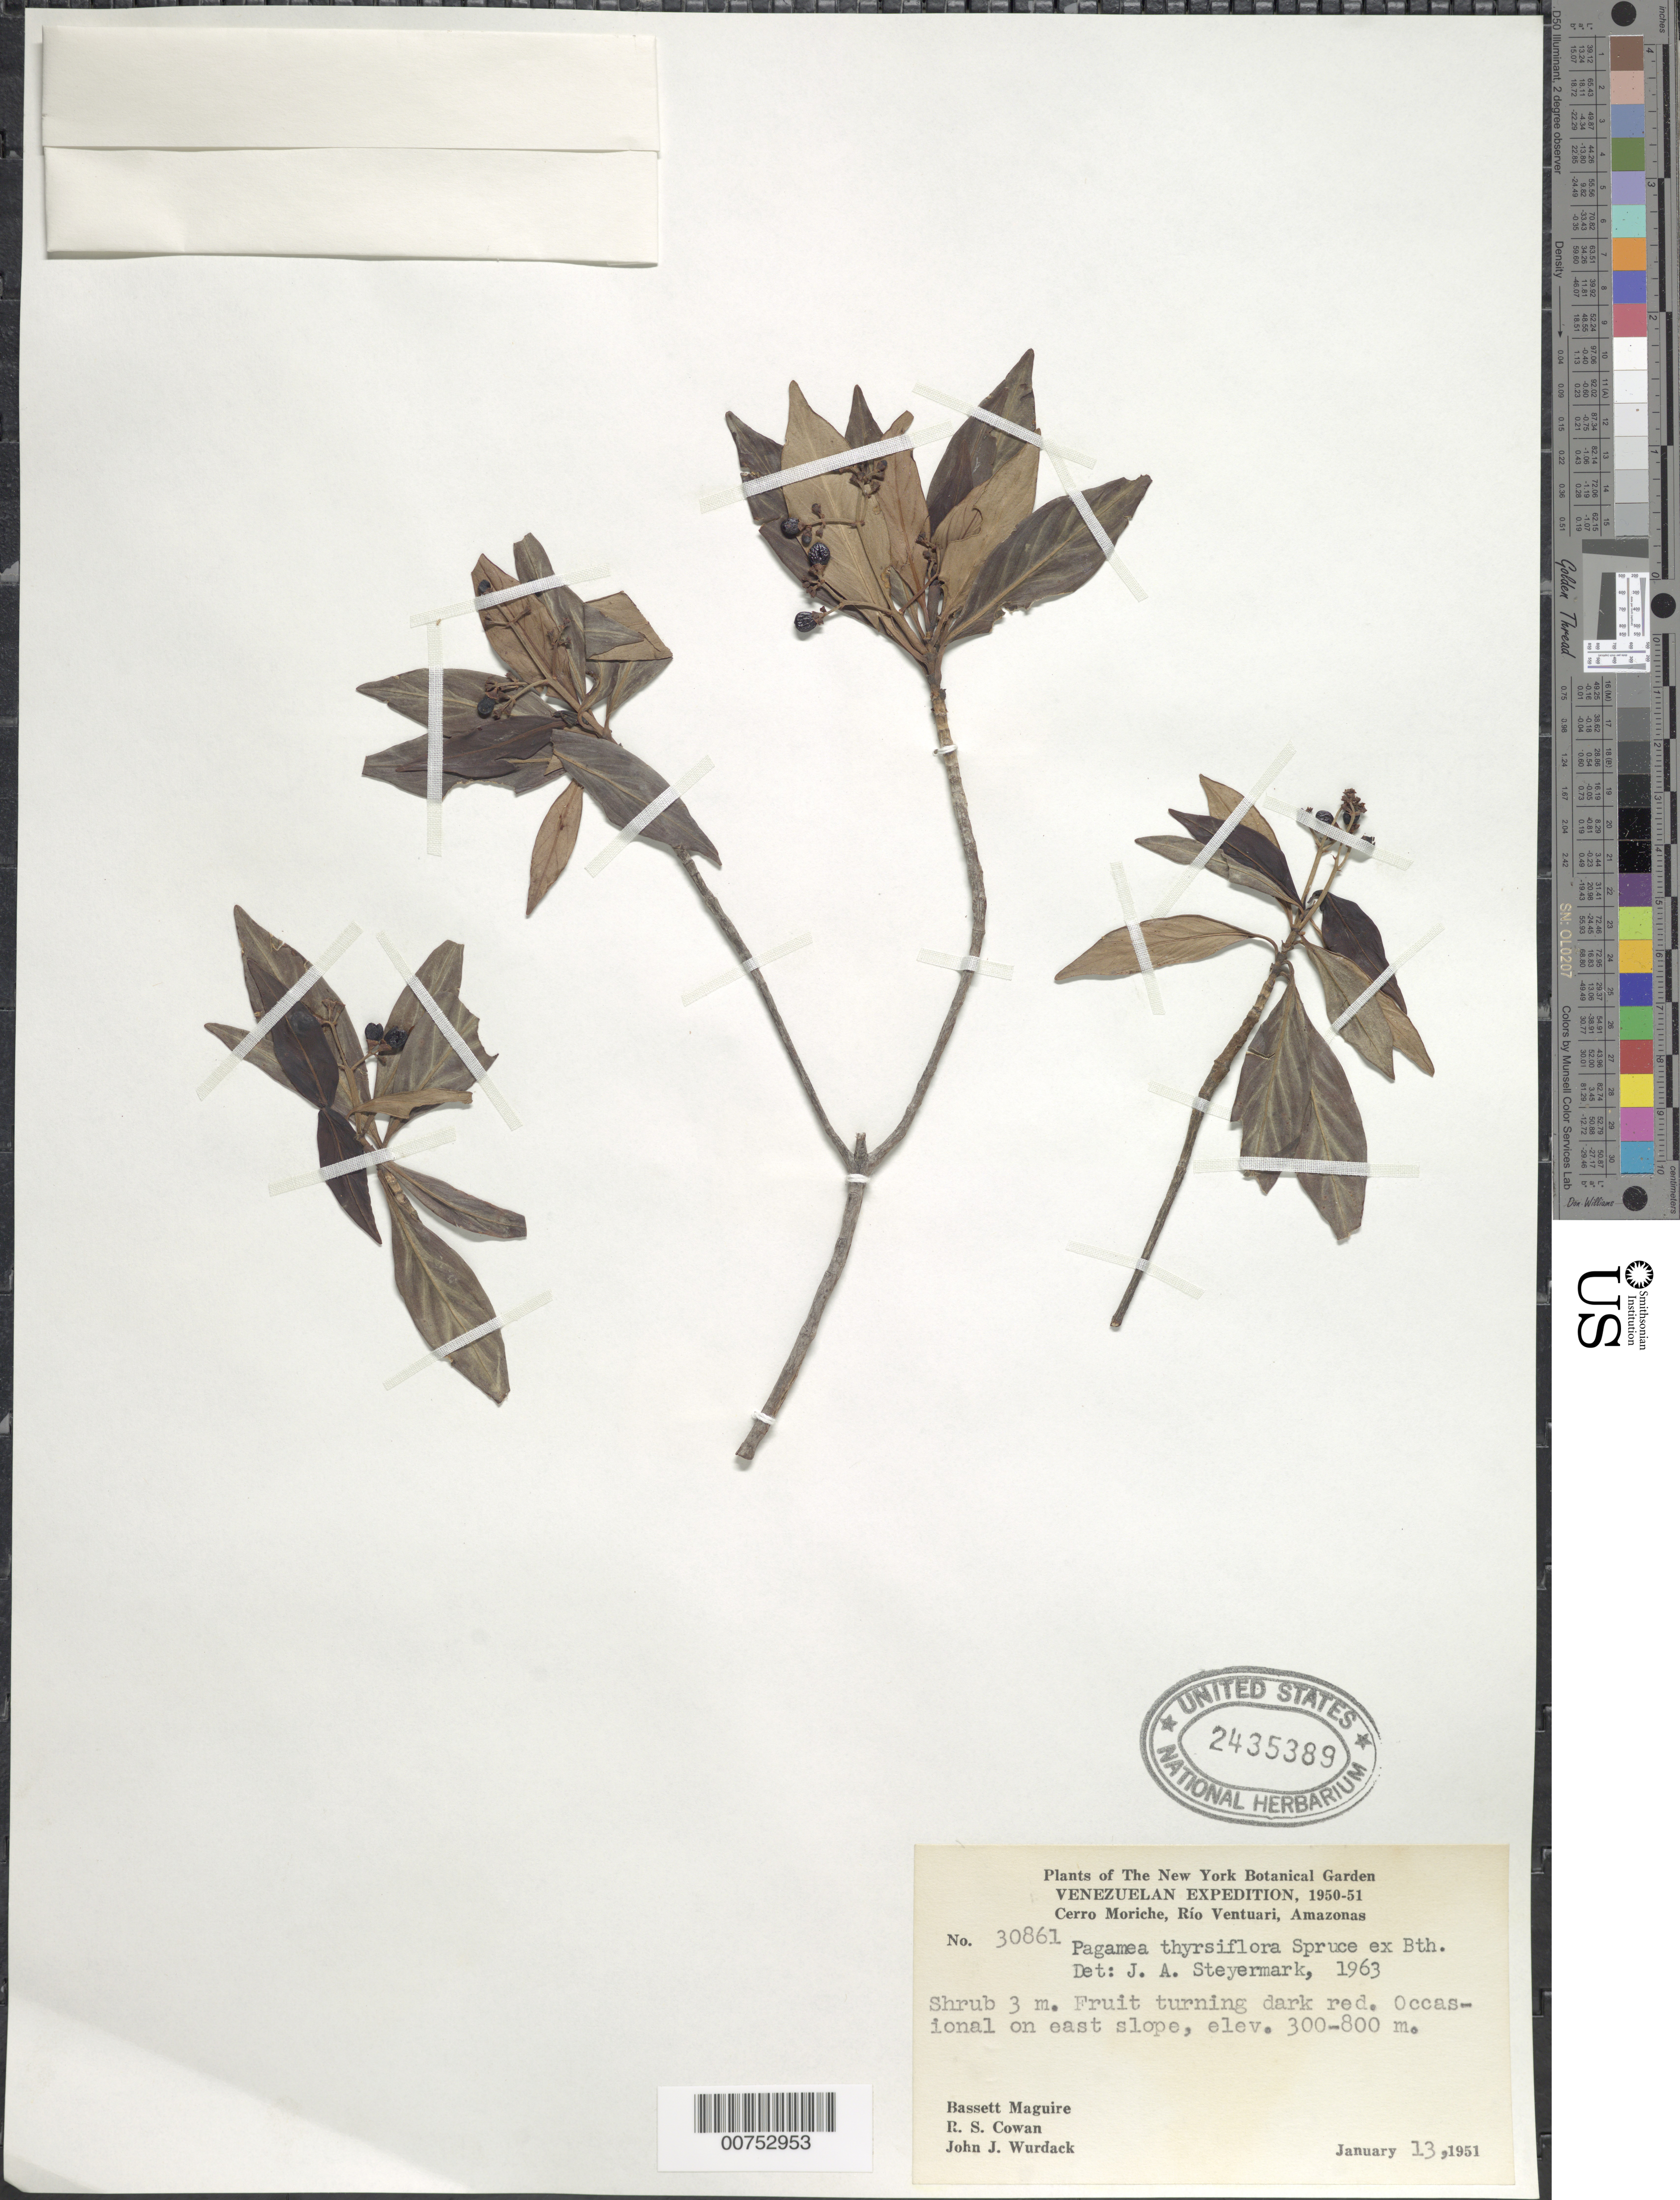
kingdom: Plantae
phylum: Tracheophyta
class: Magnoliopsida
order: Gentianales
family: Rubiaceae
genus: Pagamea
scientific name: Pagamea thyrsiflora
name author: Spruce ex Benth.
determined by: Steyermark, Julian A., (VEN)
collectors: B. Maguire, R. S. Cowan & J. J. Wurdack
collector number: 30861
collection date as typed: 13-Jan-51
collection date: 1951-01-13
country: Venezuela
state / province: Amazonas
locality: Cerro Moriche, Río Ventuari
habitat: East slopes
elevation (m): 300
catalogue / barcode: US 2435389